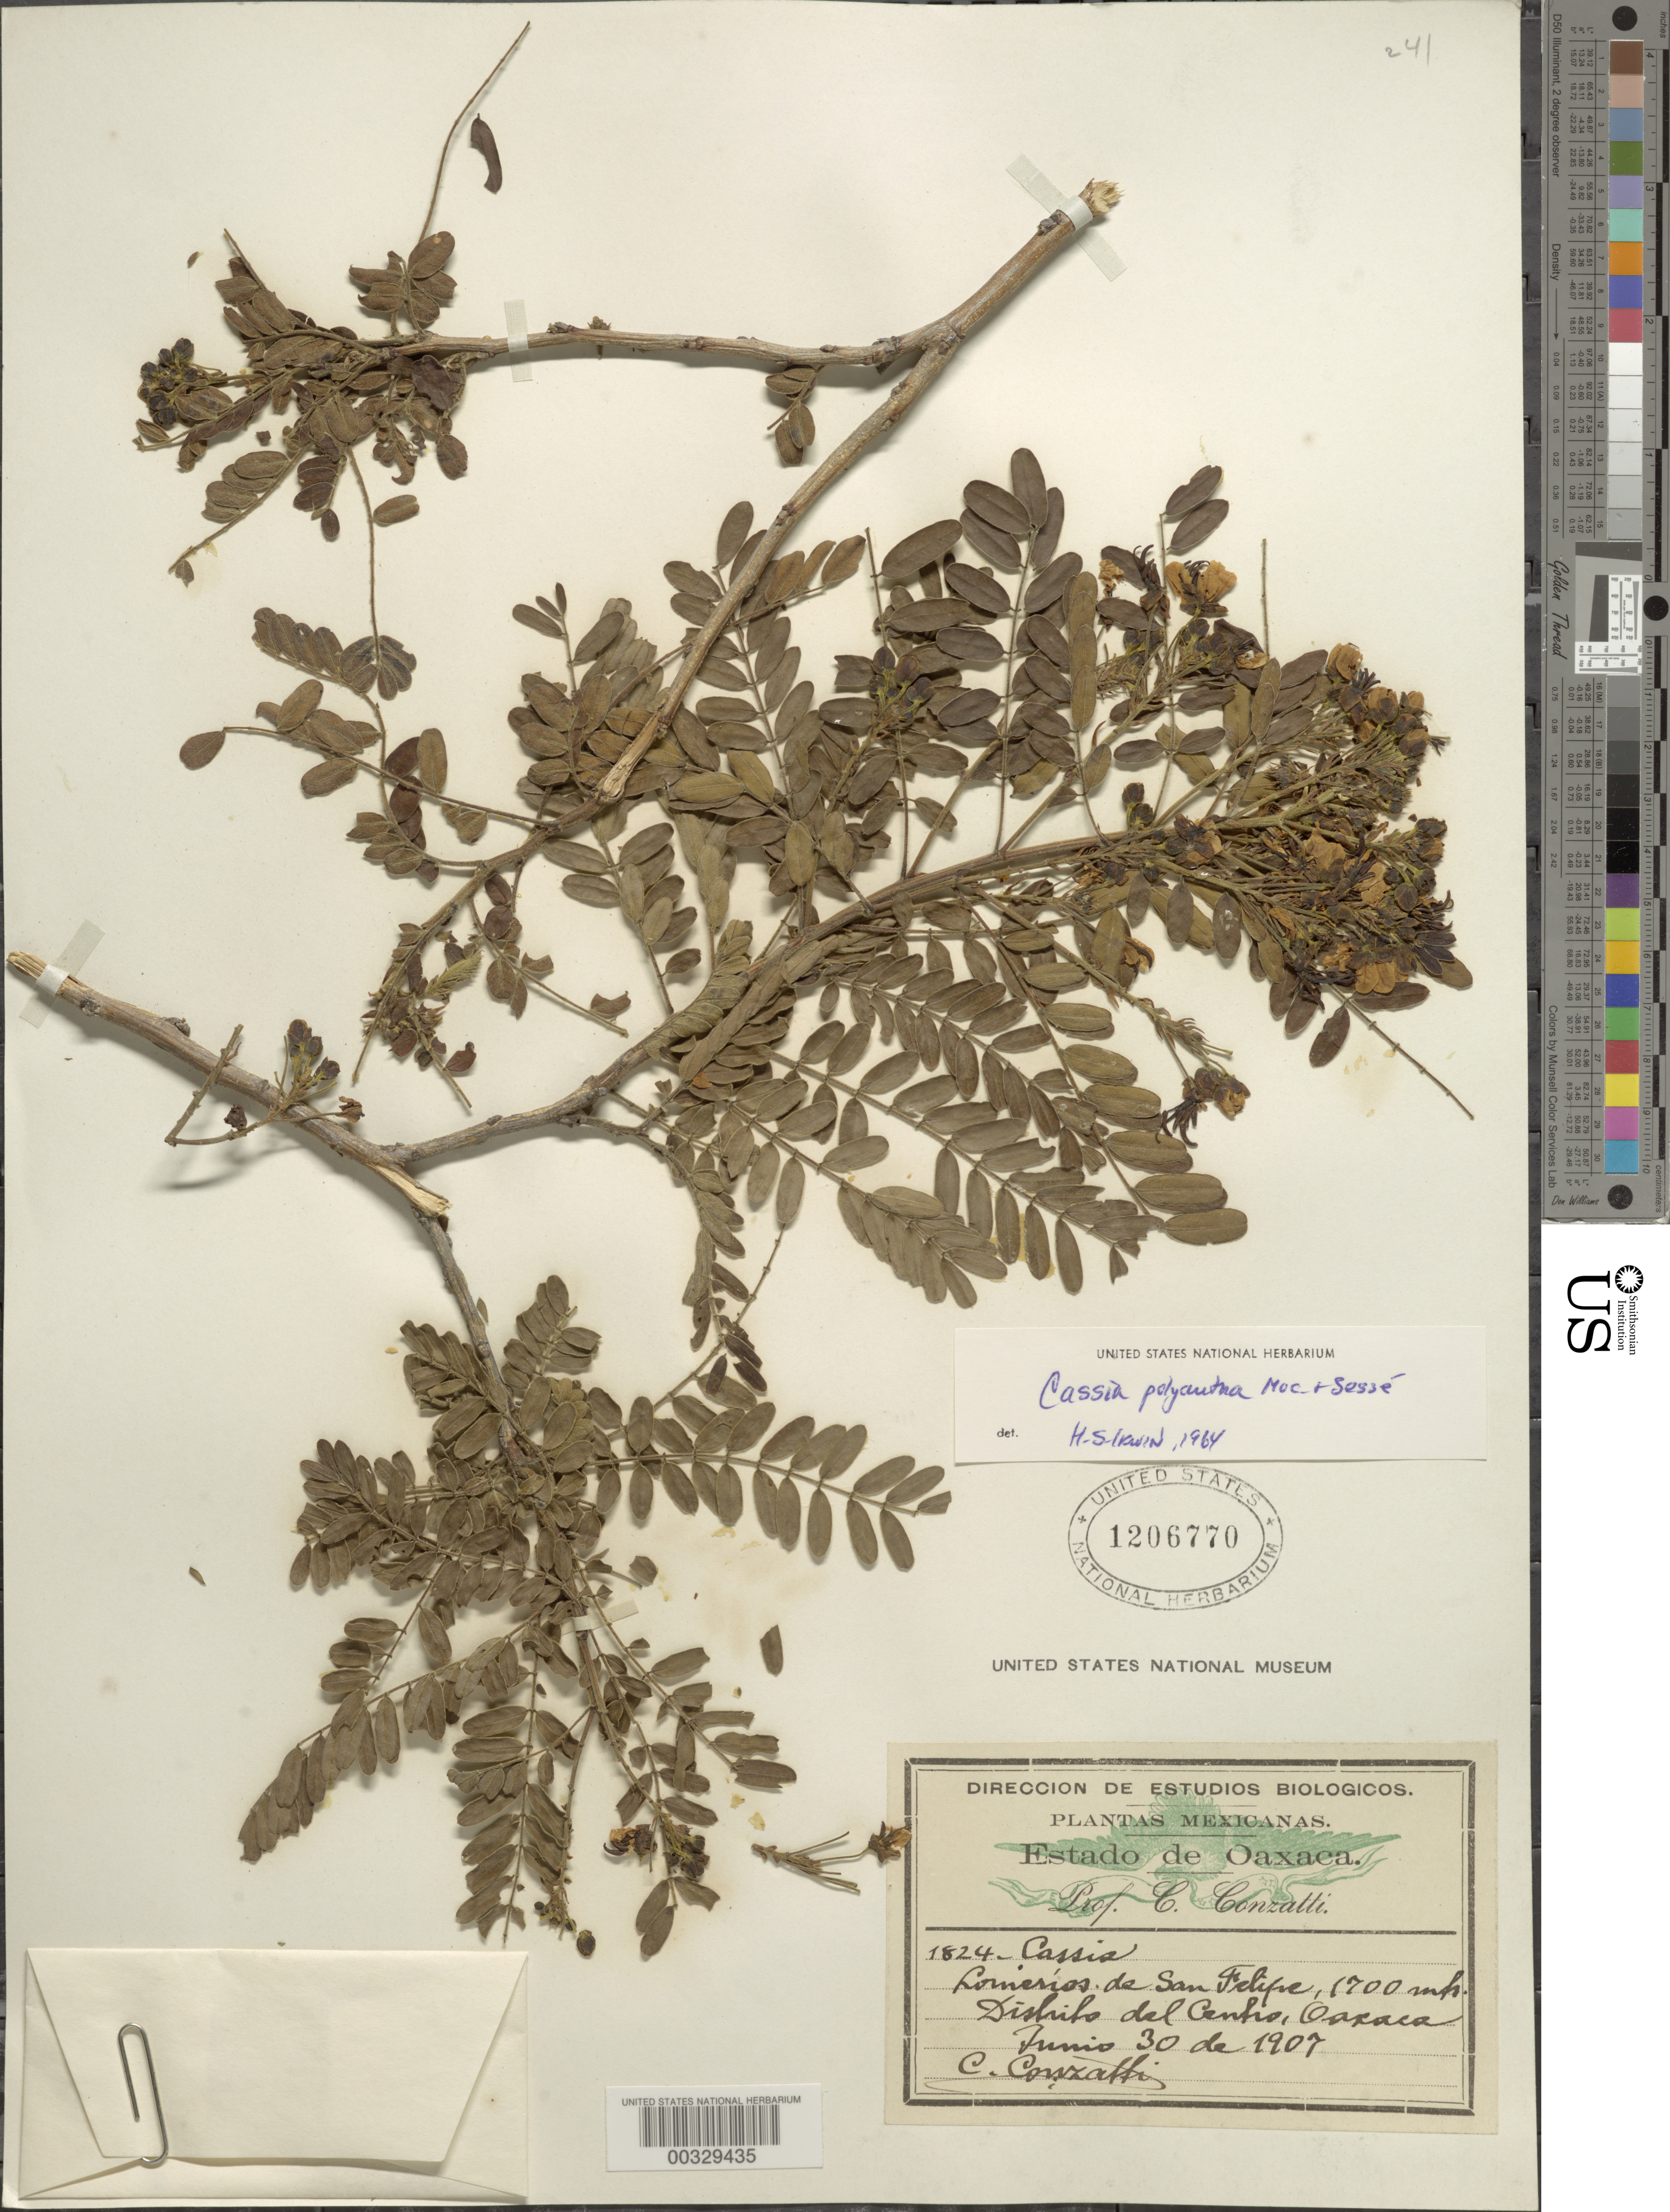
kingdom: Plantae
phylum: Tracheophyta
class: Magnoliopsida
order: Fabales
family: Fabaceae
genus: Senna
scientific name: Senna polyantha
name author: (Coll) H.S. Irwin & Barneby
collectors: C. Conzatti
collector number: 1824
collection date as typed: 30 Jun 1907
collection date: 1907-06-30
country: Mexico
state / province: Oaxaca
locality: Centro mun. (?), lomerios de San Felipe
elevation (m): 1700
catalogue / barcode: US 1206770